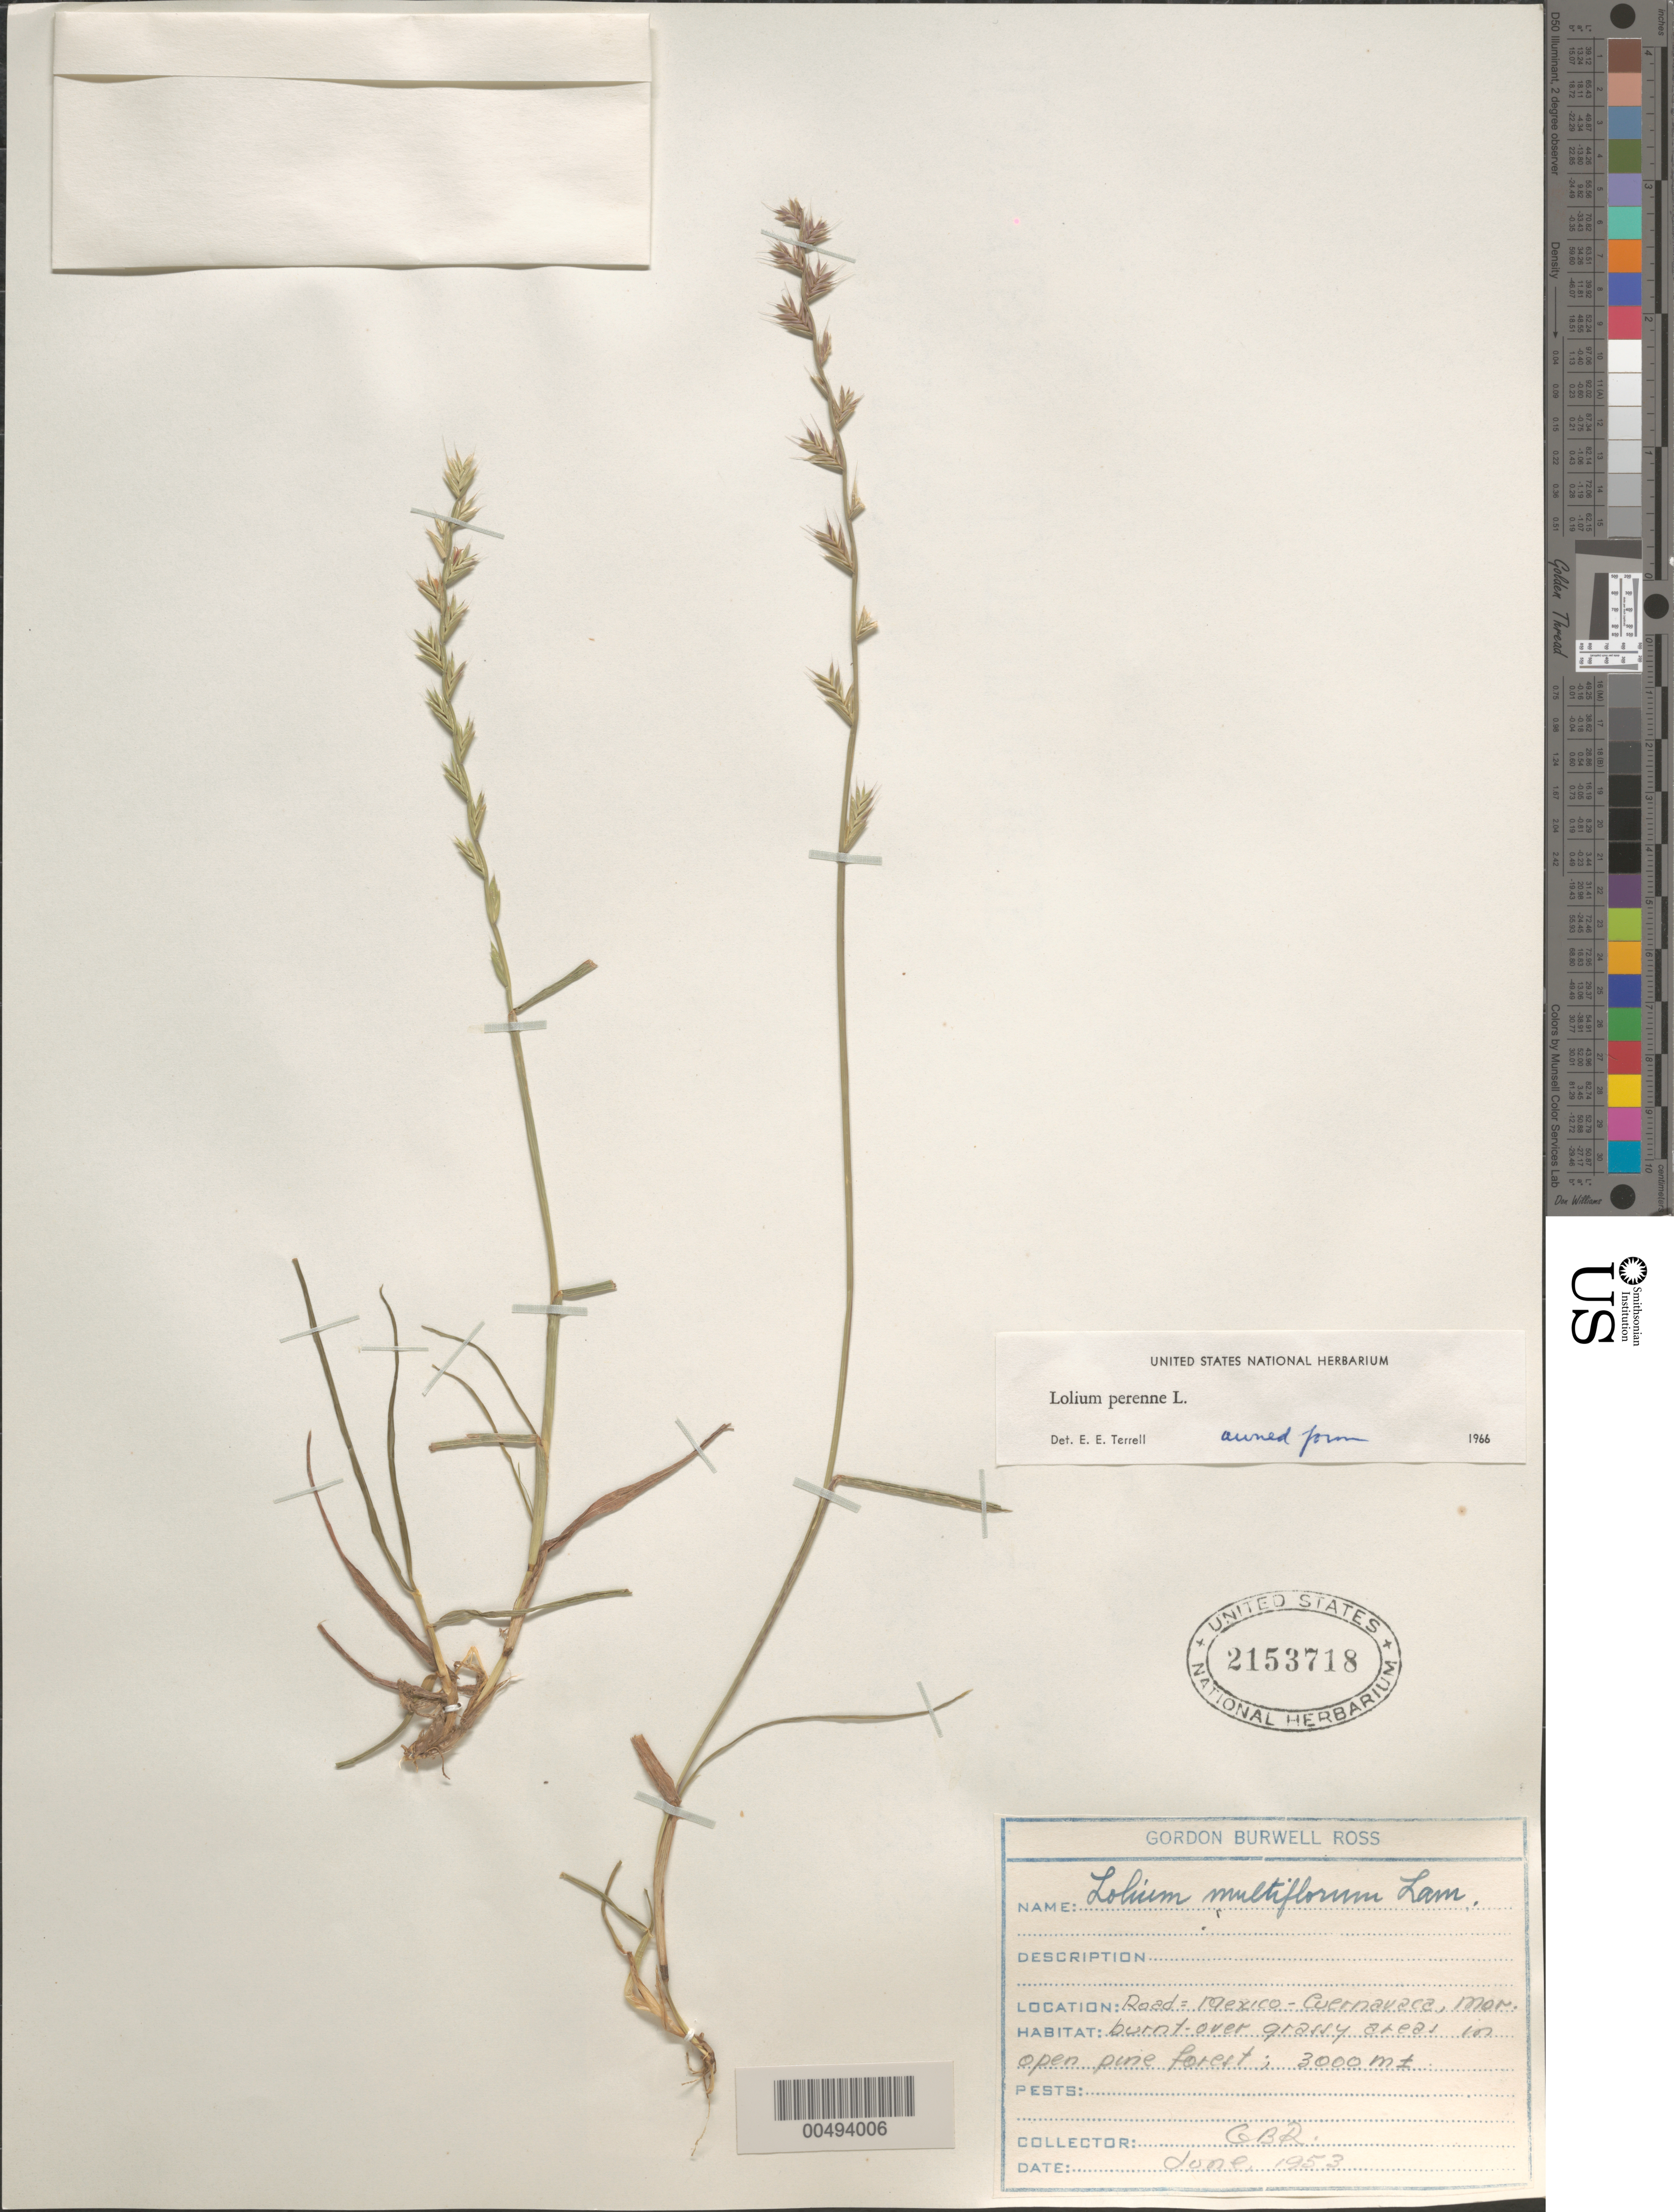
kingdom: Plantae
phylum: Tracheophyta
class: Liliopsida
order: Poales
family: Poaceae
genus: Lolium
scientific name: Lolium perenne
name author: L.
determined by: Terrell, E. E.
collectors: G. B. Ross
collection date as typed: Jun 1953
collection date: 1953-06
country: Mexico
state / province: Morelos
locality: Rd = Mexico - Cuernavaca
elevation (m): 3000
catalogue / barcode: US 2153718